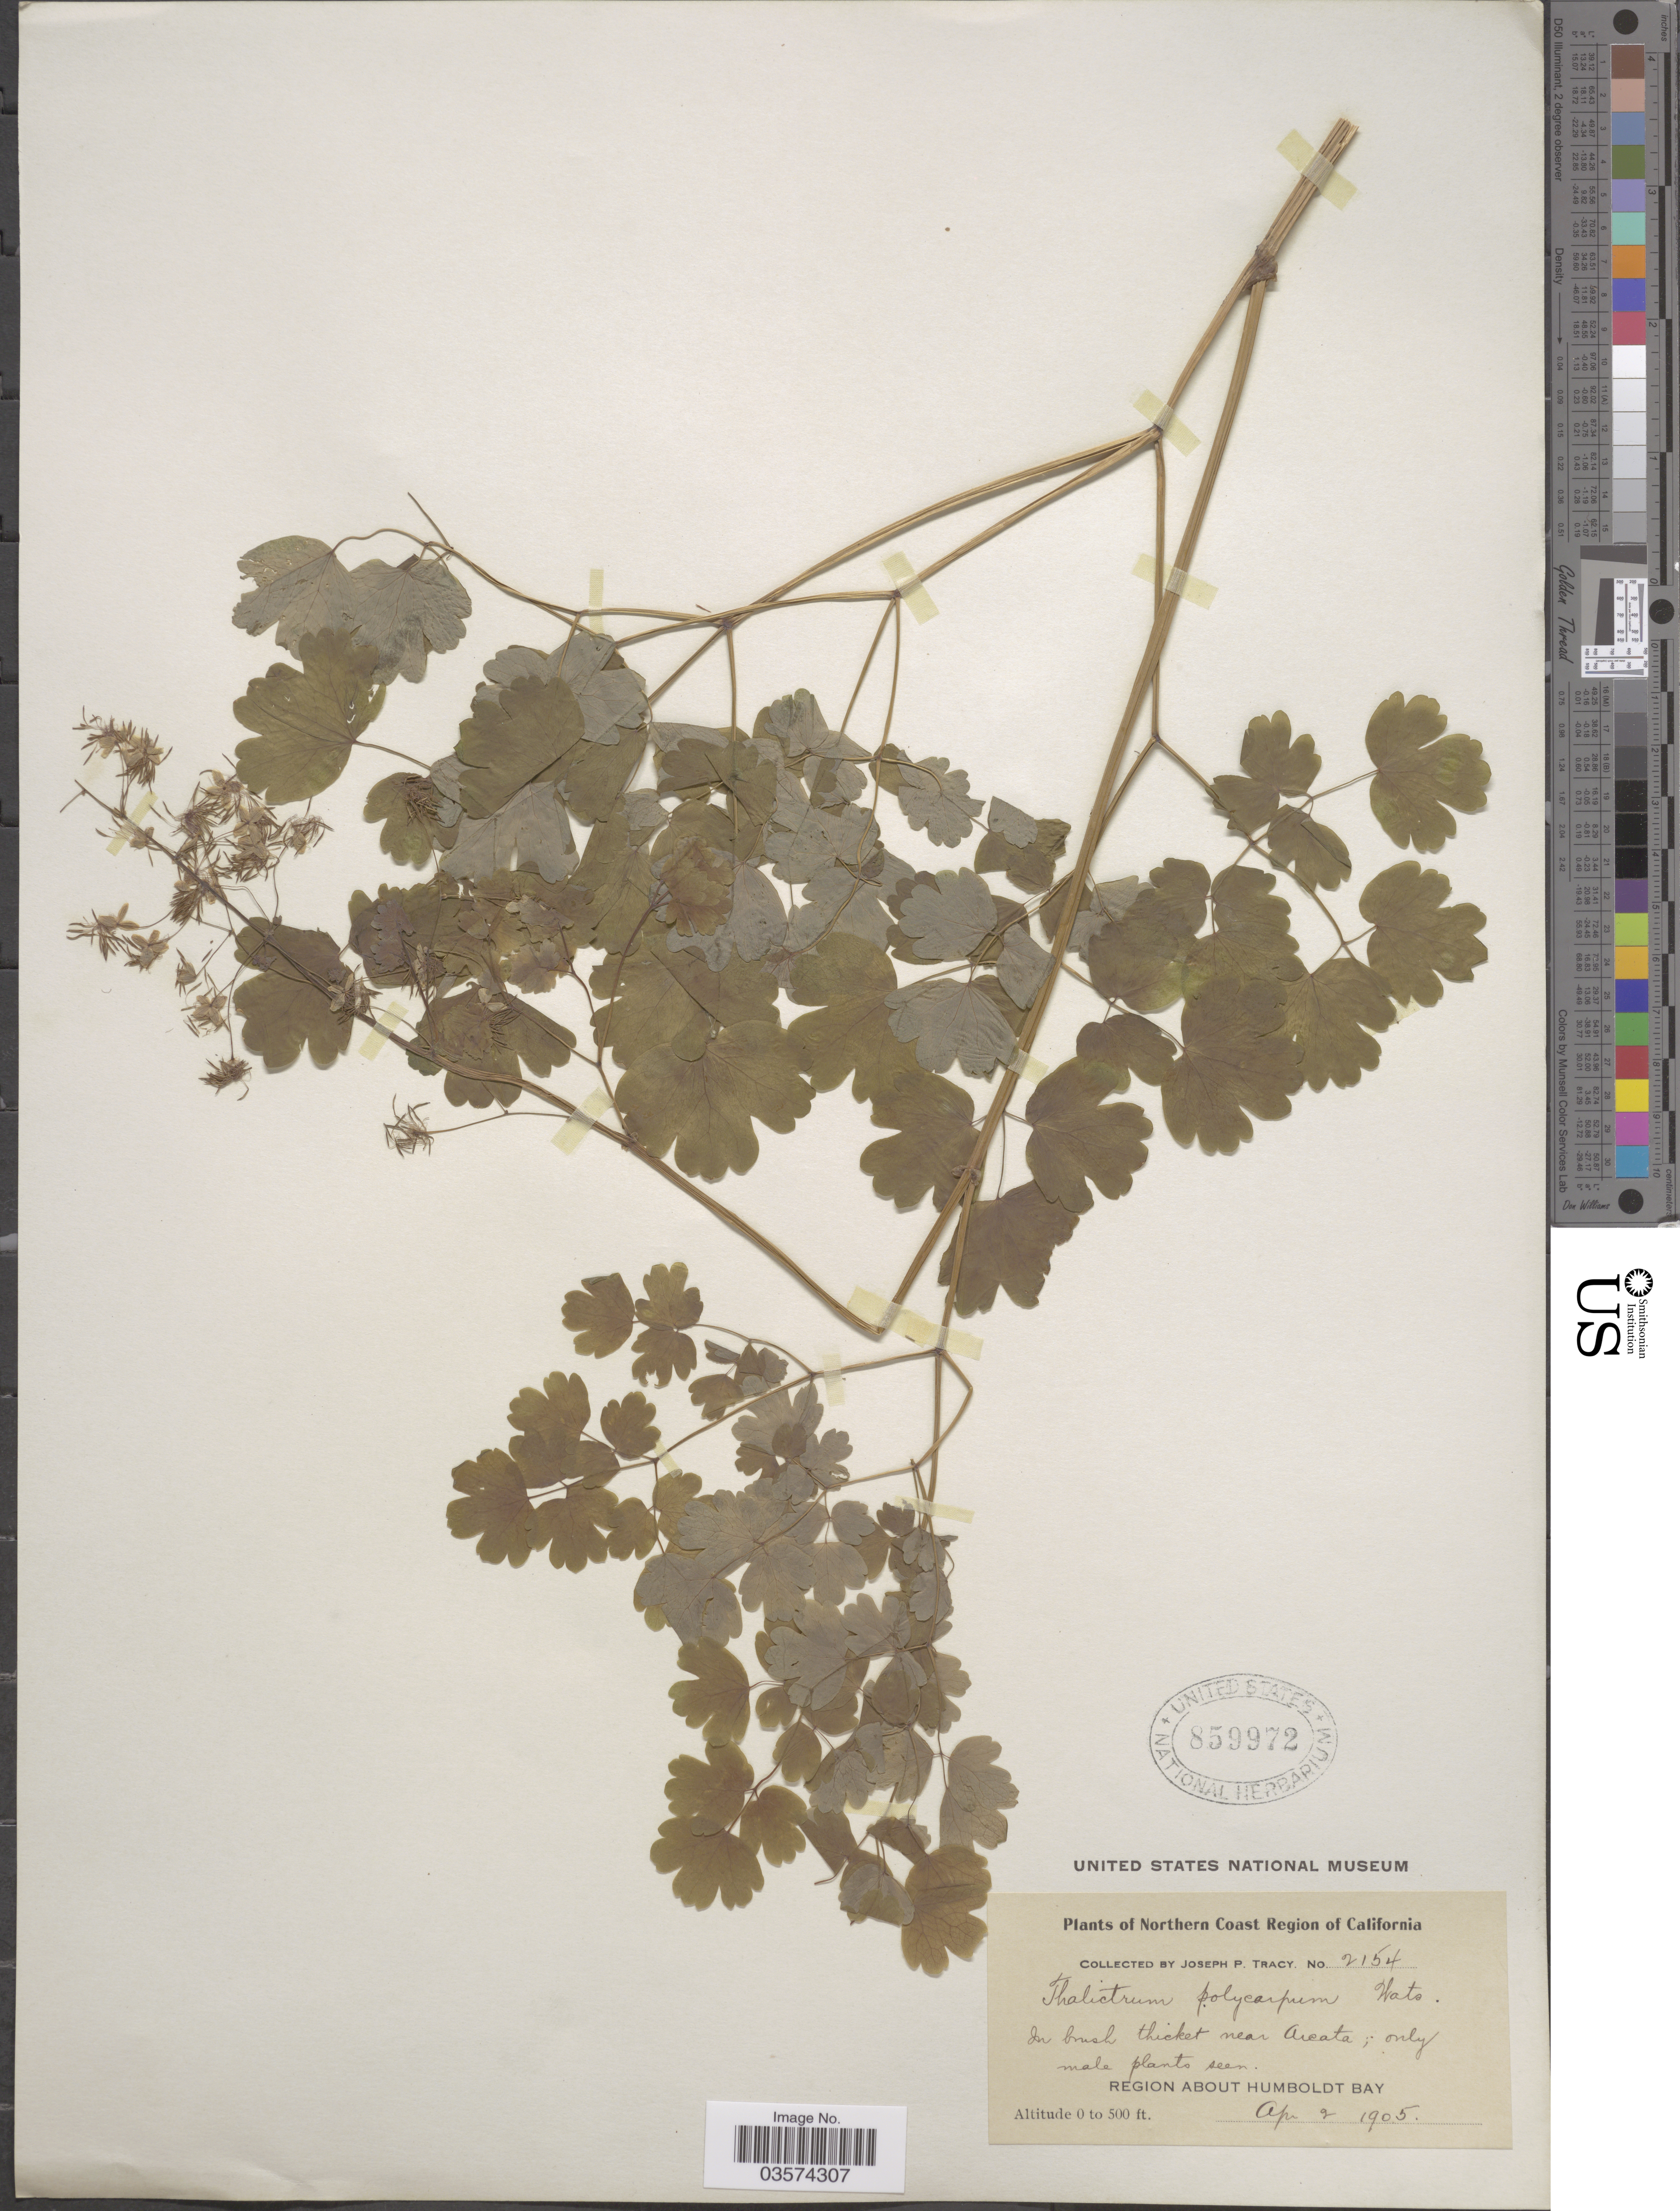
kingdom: Plantae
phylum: Tracheophyta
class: Magnoliopsida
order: Ranunculales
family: Ranunculaceae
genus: Thalictrum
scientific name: Thalictrum polycarpum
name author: (Torr.) S. Watson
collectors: J. Tracy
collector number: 2154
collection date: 1905-04-02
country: United States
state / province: California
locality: Northern Coast Region of California. Near Arcata. Region about Humboldt Bay.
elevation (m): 0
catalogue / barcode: US 859972